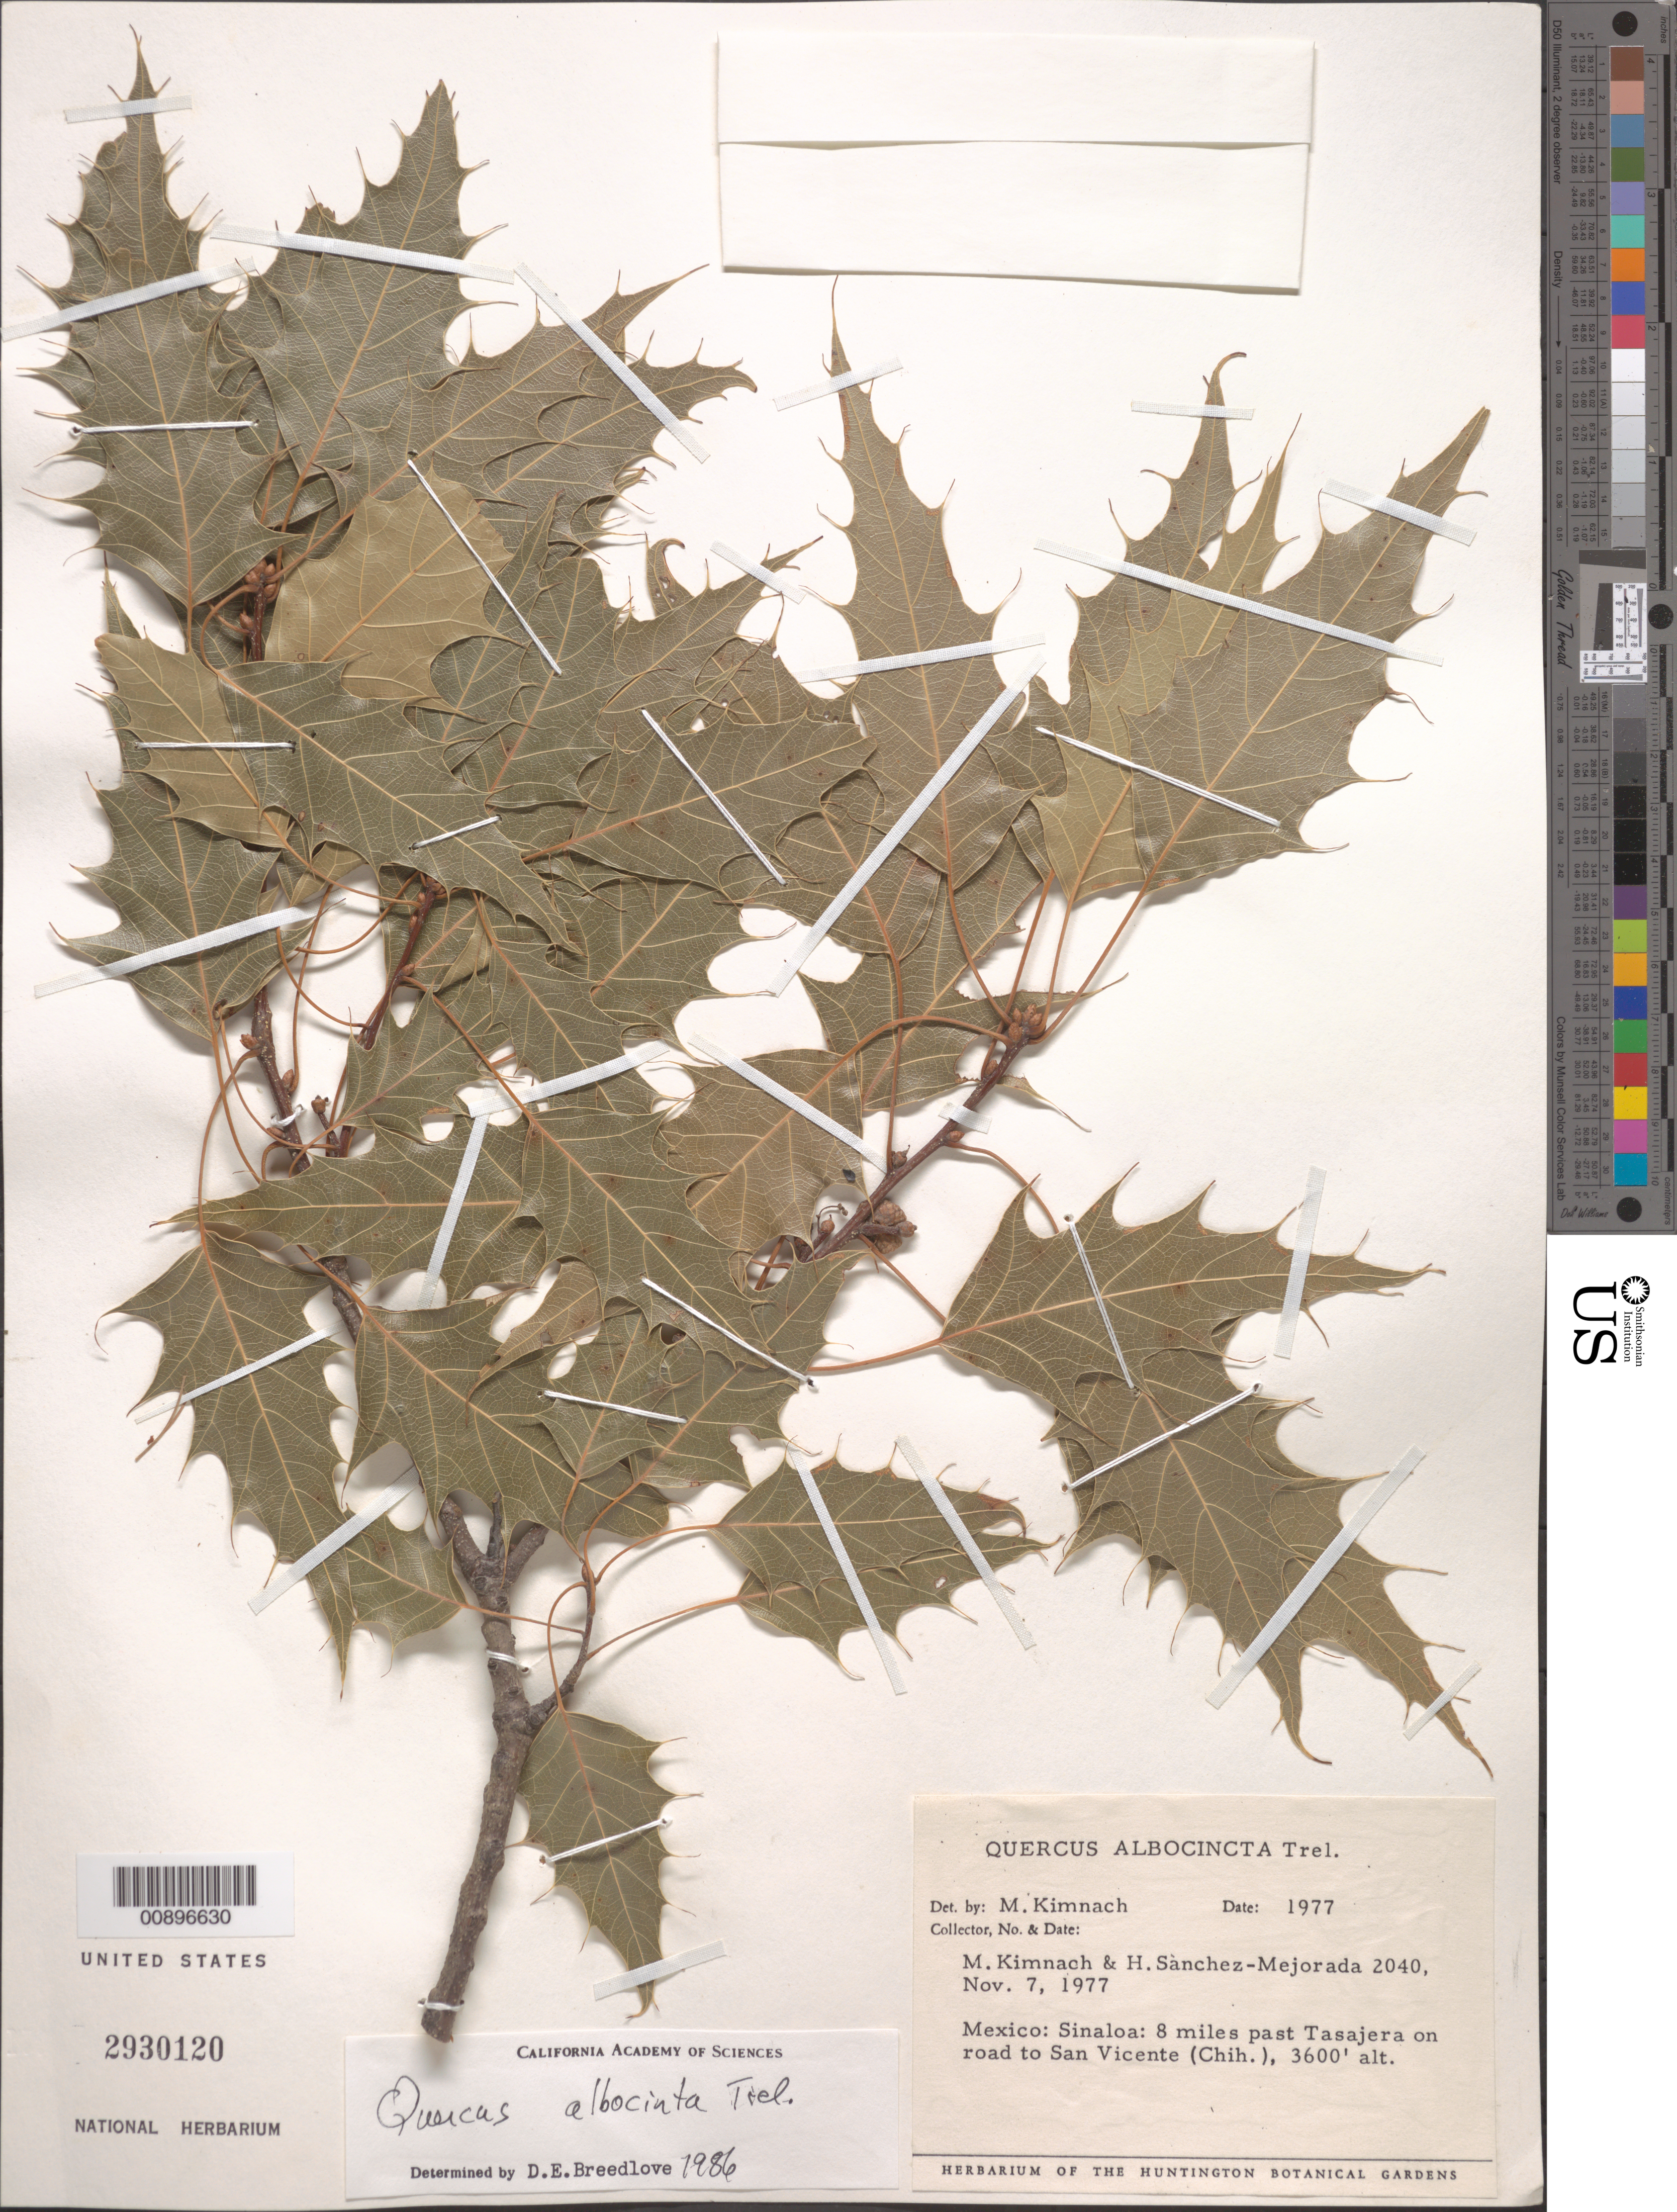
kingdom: Plantae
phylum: Tracheophyta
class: Magnoliopsida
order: Fagales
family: Fagaceae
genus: Quercus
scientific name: Quercus albocincta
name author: Trel.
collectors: M. W. Kimnach & H. Sánchez-Mejorada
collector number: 2040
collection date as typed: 07 Nov 1977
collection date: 1977-11-07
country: Mexico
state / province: Sinaloa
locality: Sinaloa: 8 miles past Tasajera on road to San Vicente (Chih.).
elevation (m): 1097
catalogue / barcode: US 2930120